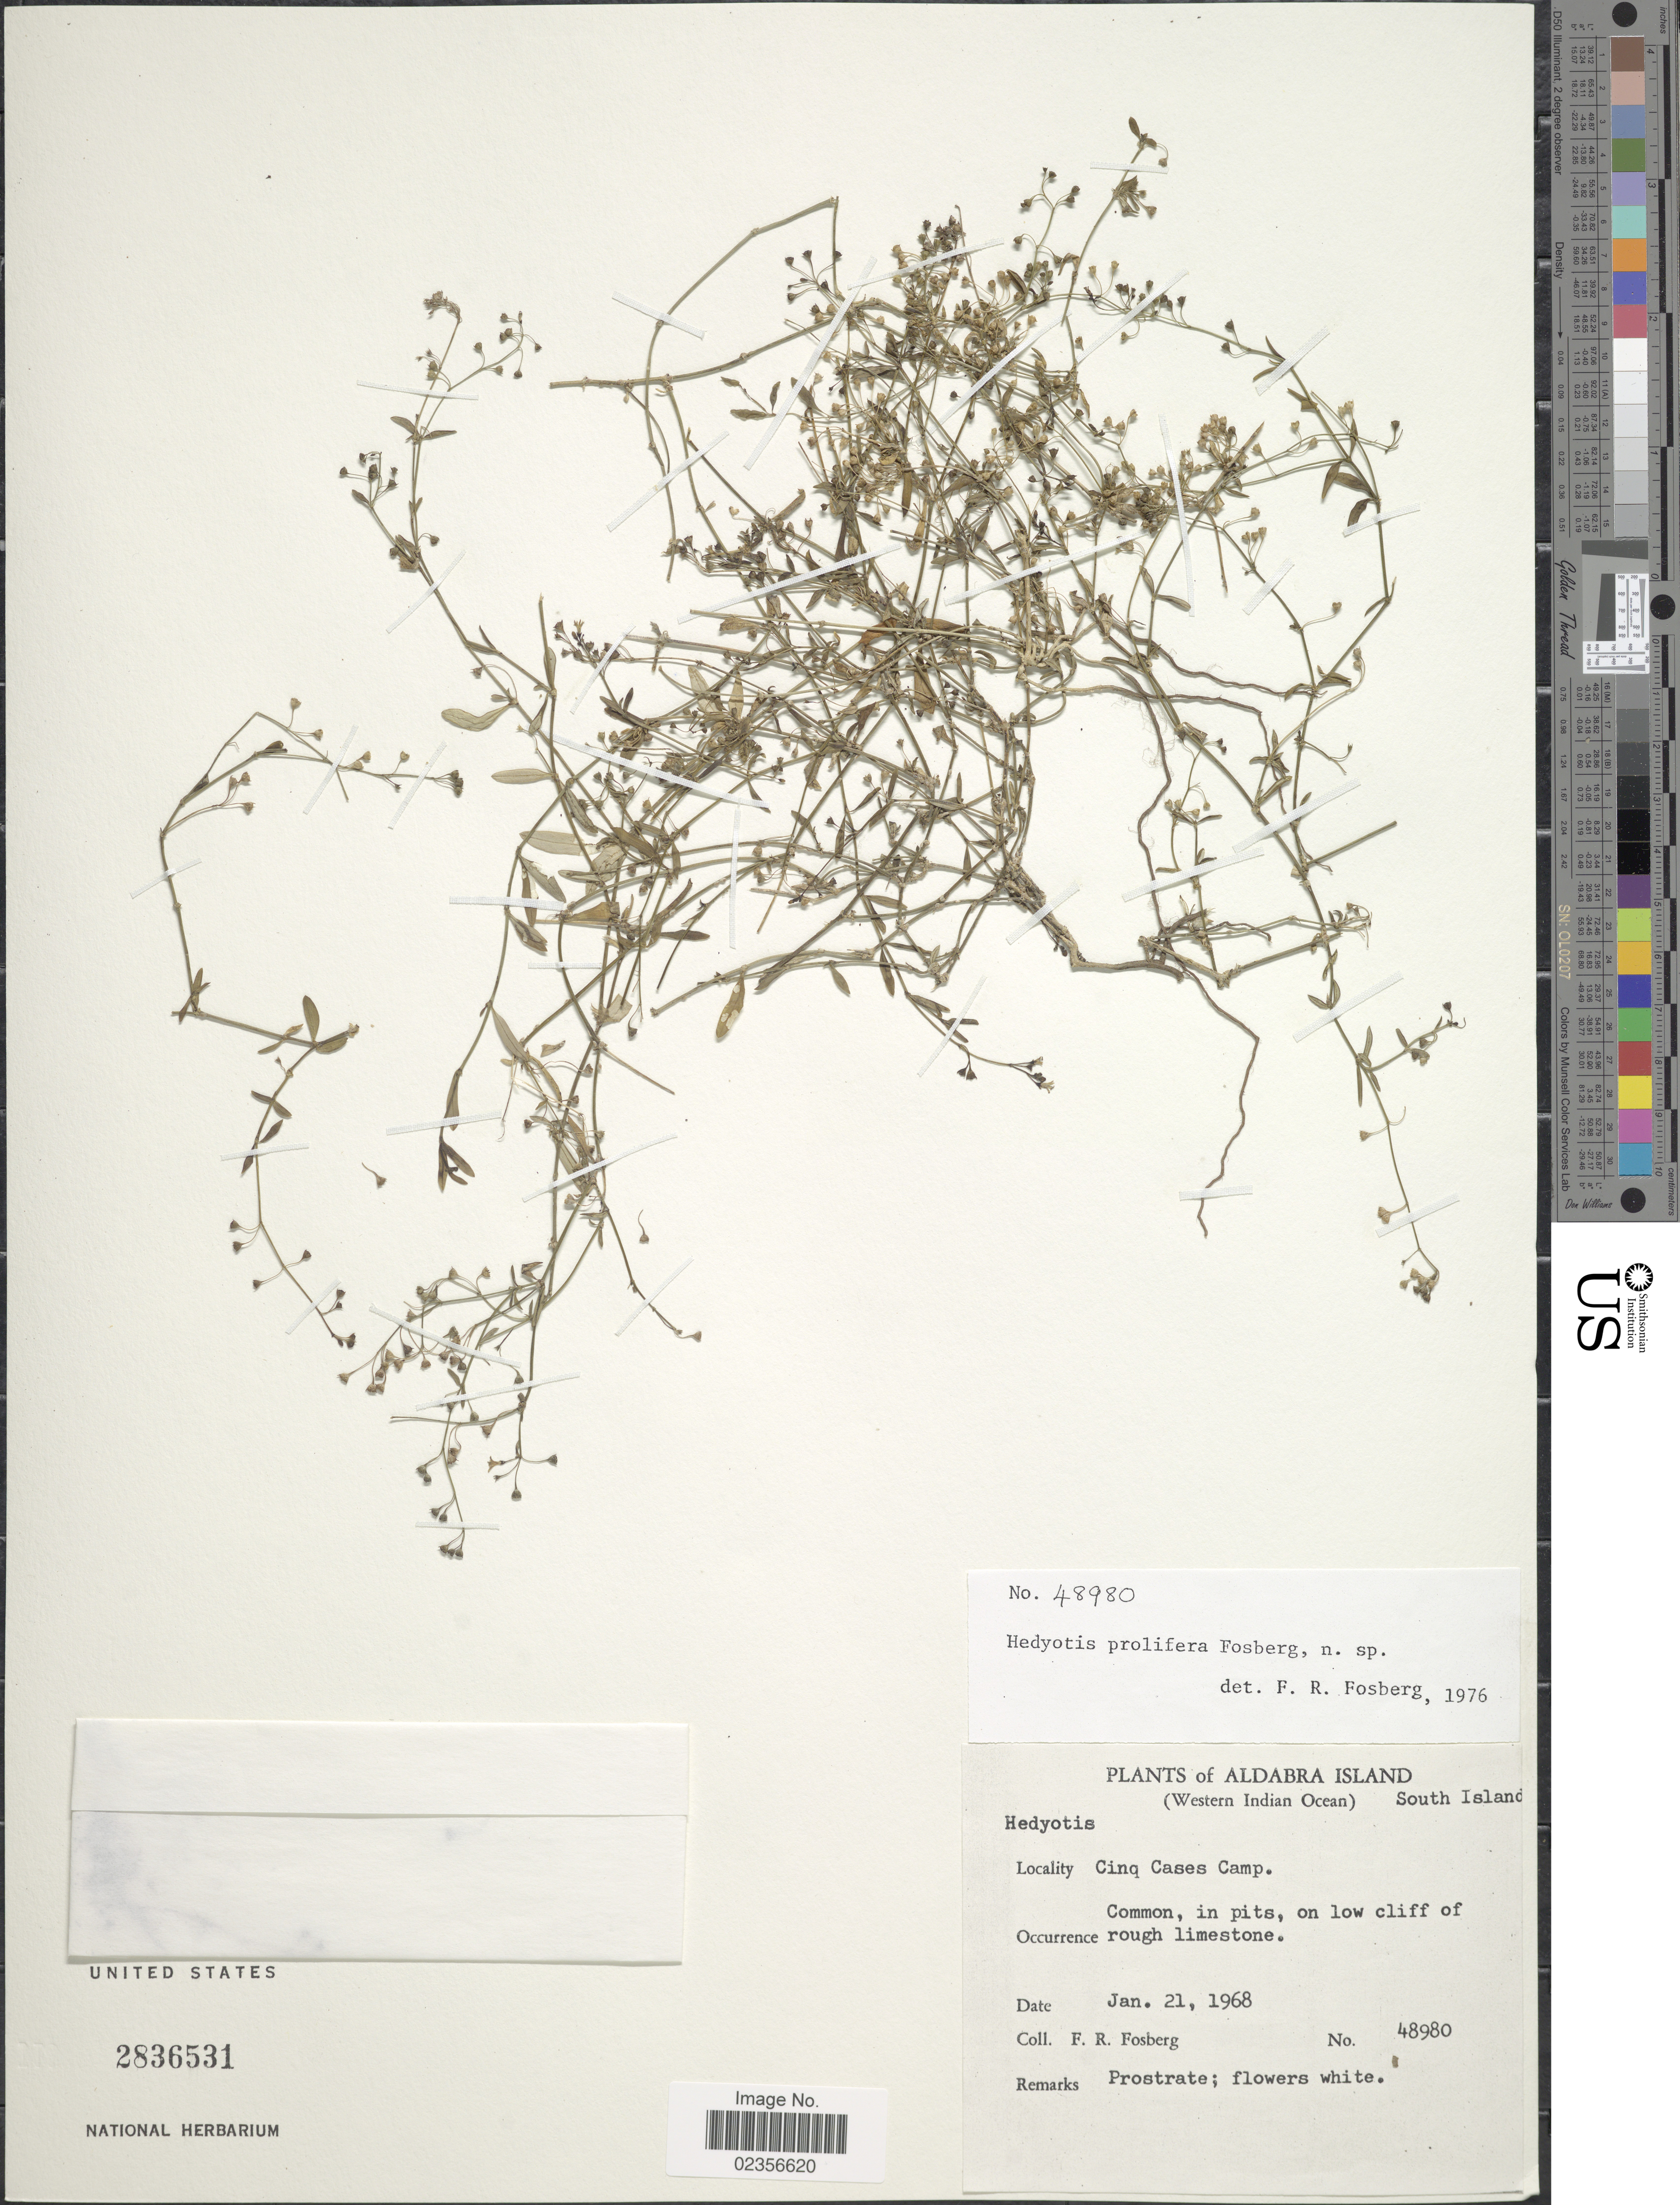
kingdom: Plantae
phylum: Tracheophyta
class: Magnoliopsida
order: Gentianales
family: Rubiaceae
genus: Hedyotis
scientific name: Hedyotis prolifera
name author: Fosberg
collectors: F. R. Fosberg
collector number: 48980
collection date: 1968-01-21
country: Seychelles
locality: Aldabra Island: South Island. Cinq Cases Camp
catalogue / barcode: US 2836531